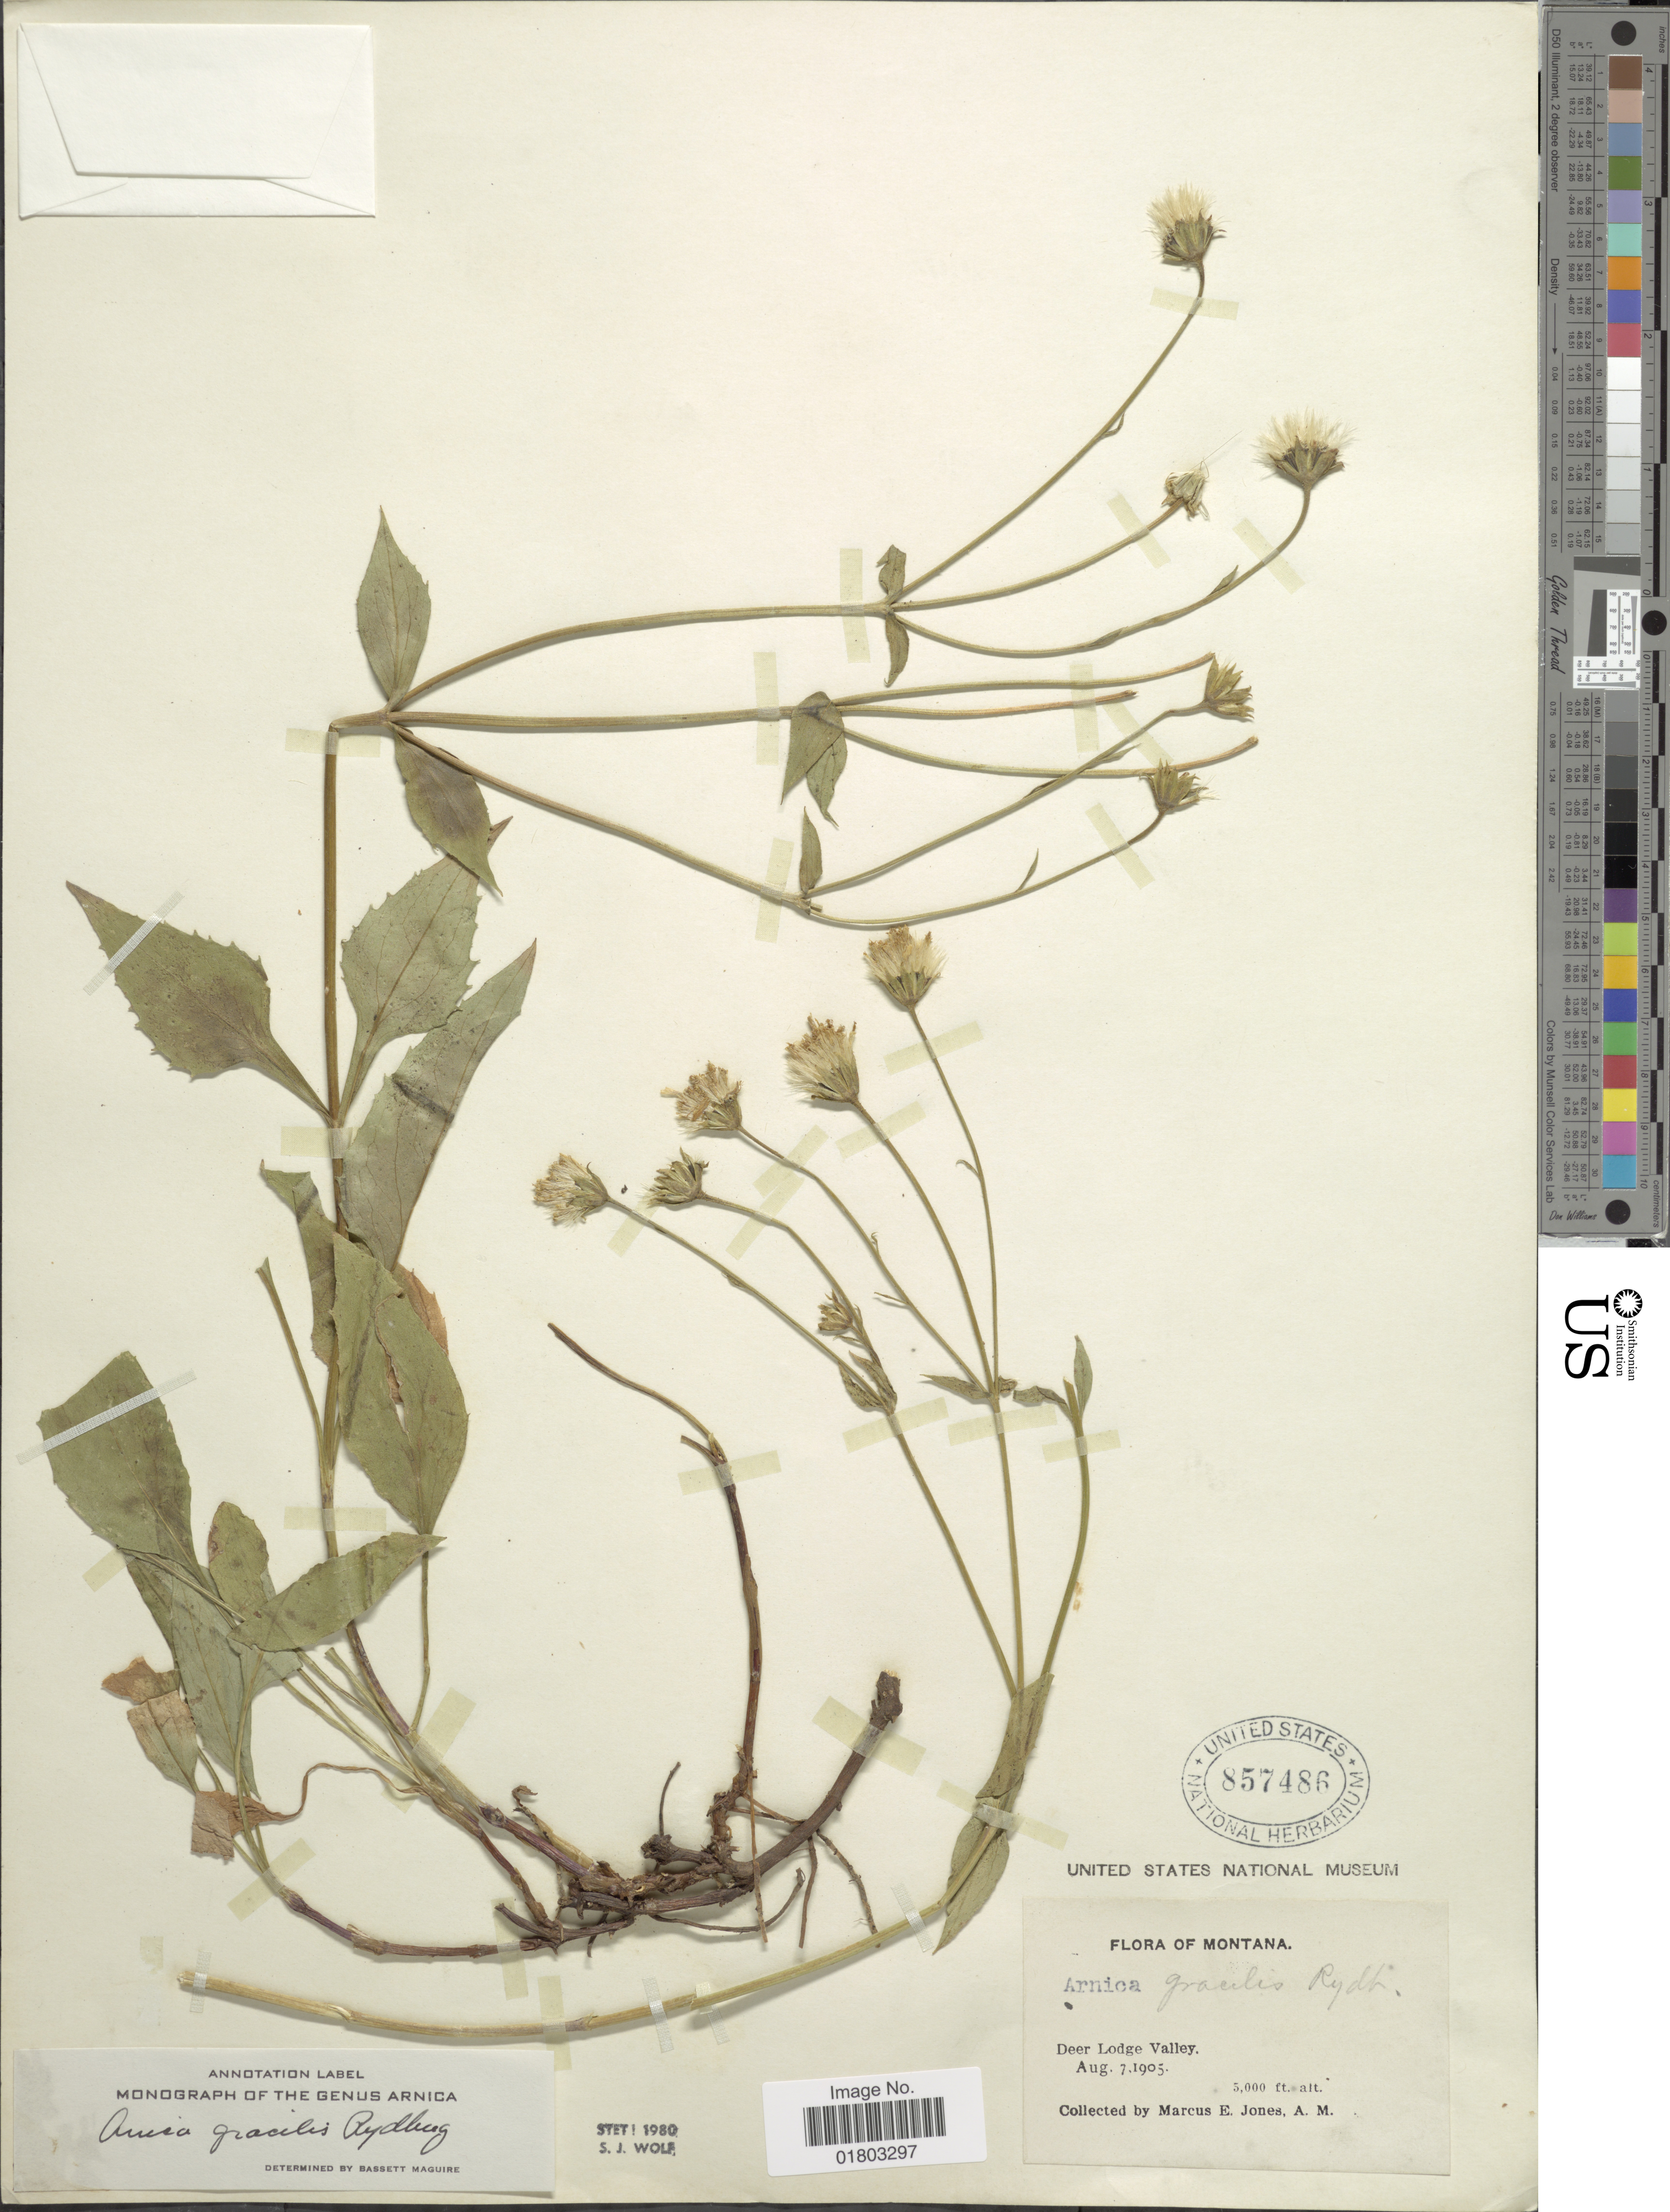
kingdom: Plantae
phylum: Tracheophyta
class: Magnoliopsida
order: Asterales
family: Asteraceae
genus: Arnica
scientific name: Arnica gracilis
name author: Rydb.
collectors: M. E. Jones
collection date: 1905-08-07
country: United States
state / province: Montana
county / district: Powell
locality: Deer Lodge Valley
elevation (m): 1524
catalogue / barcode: US 857486